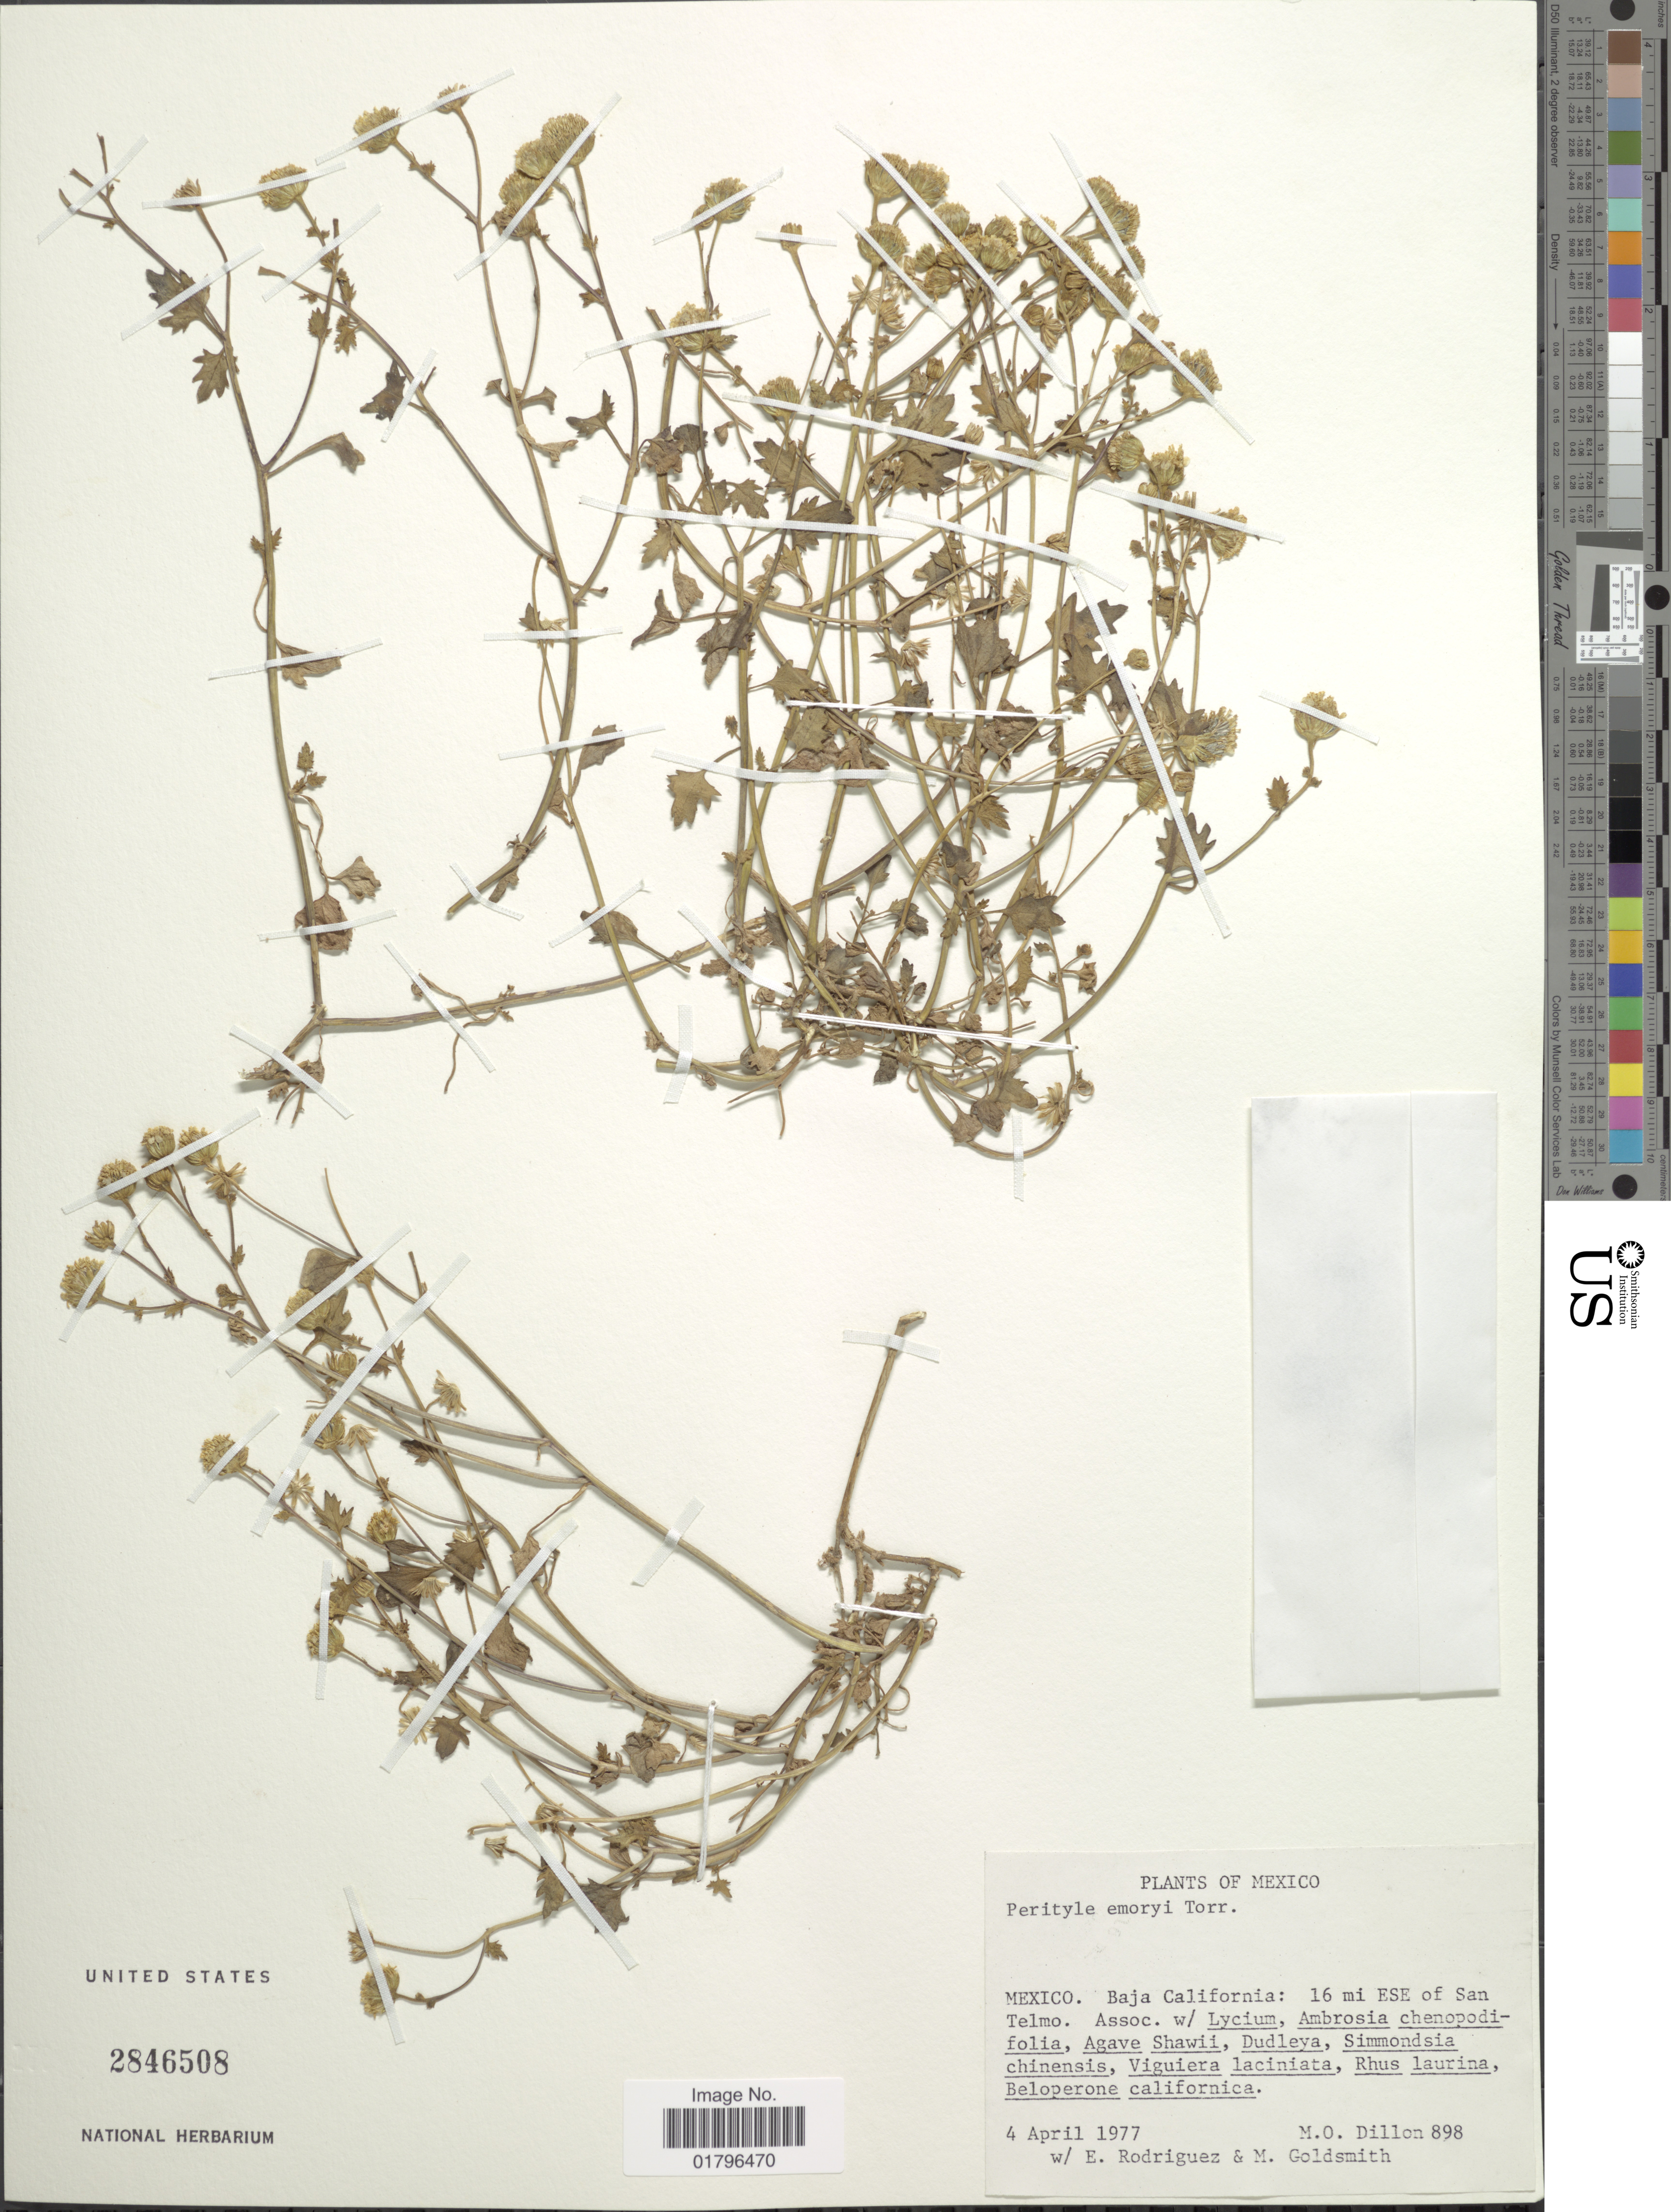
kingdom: Plantae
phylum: Tracheophyta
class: Magnoliopsida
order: Asterales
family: Asteraceae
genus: Perityle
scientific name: Perityle emoryi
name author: Torr.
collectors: M. O. Dillon, E. Rodriguez & M. Goldsmith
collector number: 898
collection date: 1977-04-04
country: Mexico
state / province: Baja California Sur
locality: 16 mi ESE of San Telmo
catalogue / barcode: US 2846508